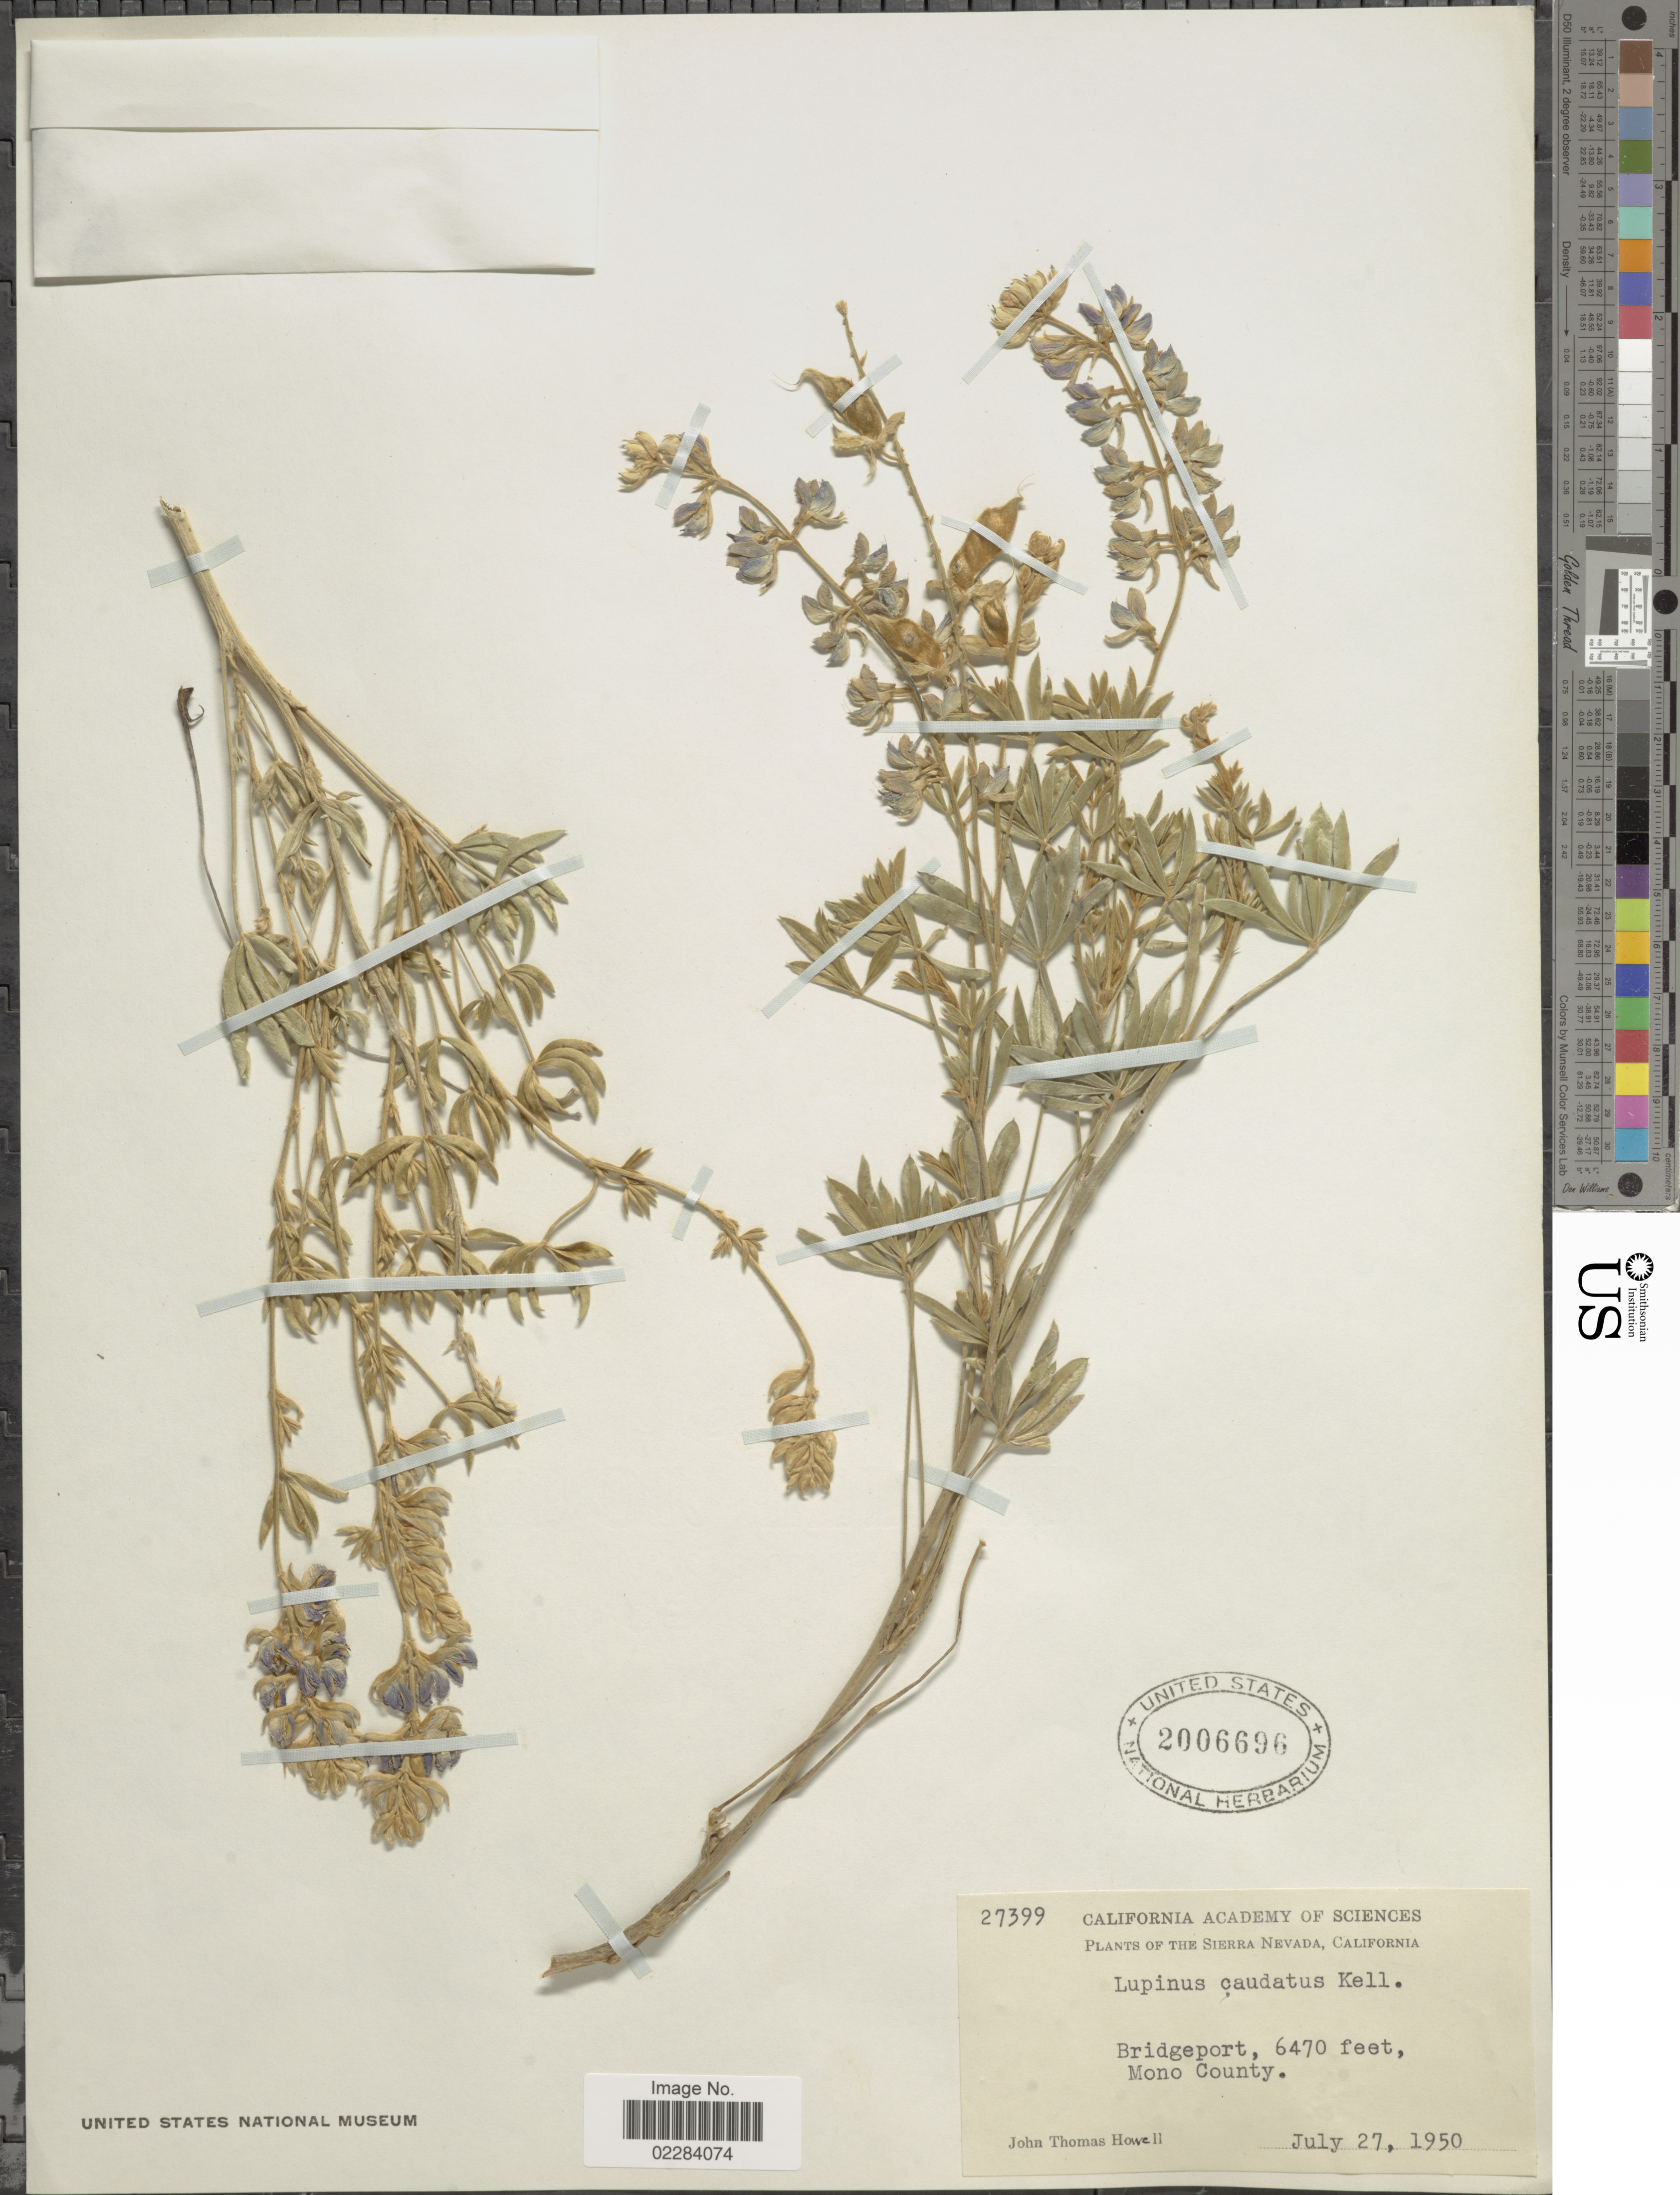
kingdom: Plantae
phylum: Tracheophyta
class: Magnoliopsida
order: Fabales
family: Fabaceae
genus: Lupinus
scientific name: Lupinus argenteus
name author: Pursh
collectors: J. T. Howell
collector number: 27399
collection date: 1950-07-27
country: United States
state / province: California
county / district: Mono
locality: Sierra Nevada. Bridgeport, Mono County.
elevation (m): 1972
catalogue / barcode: US 2006696